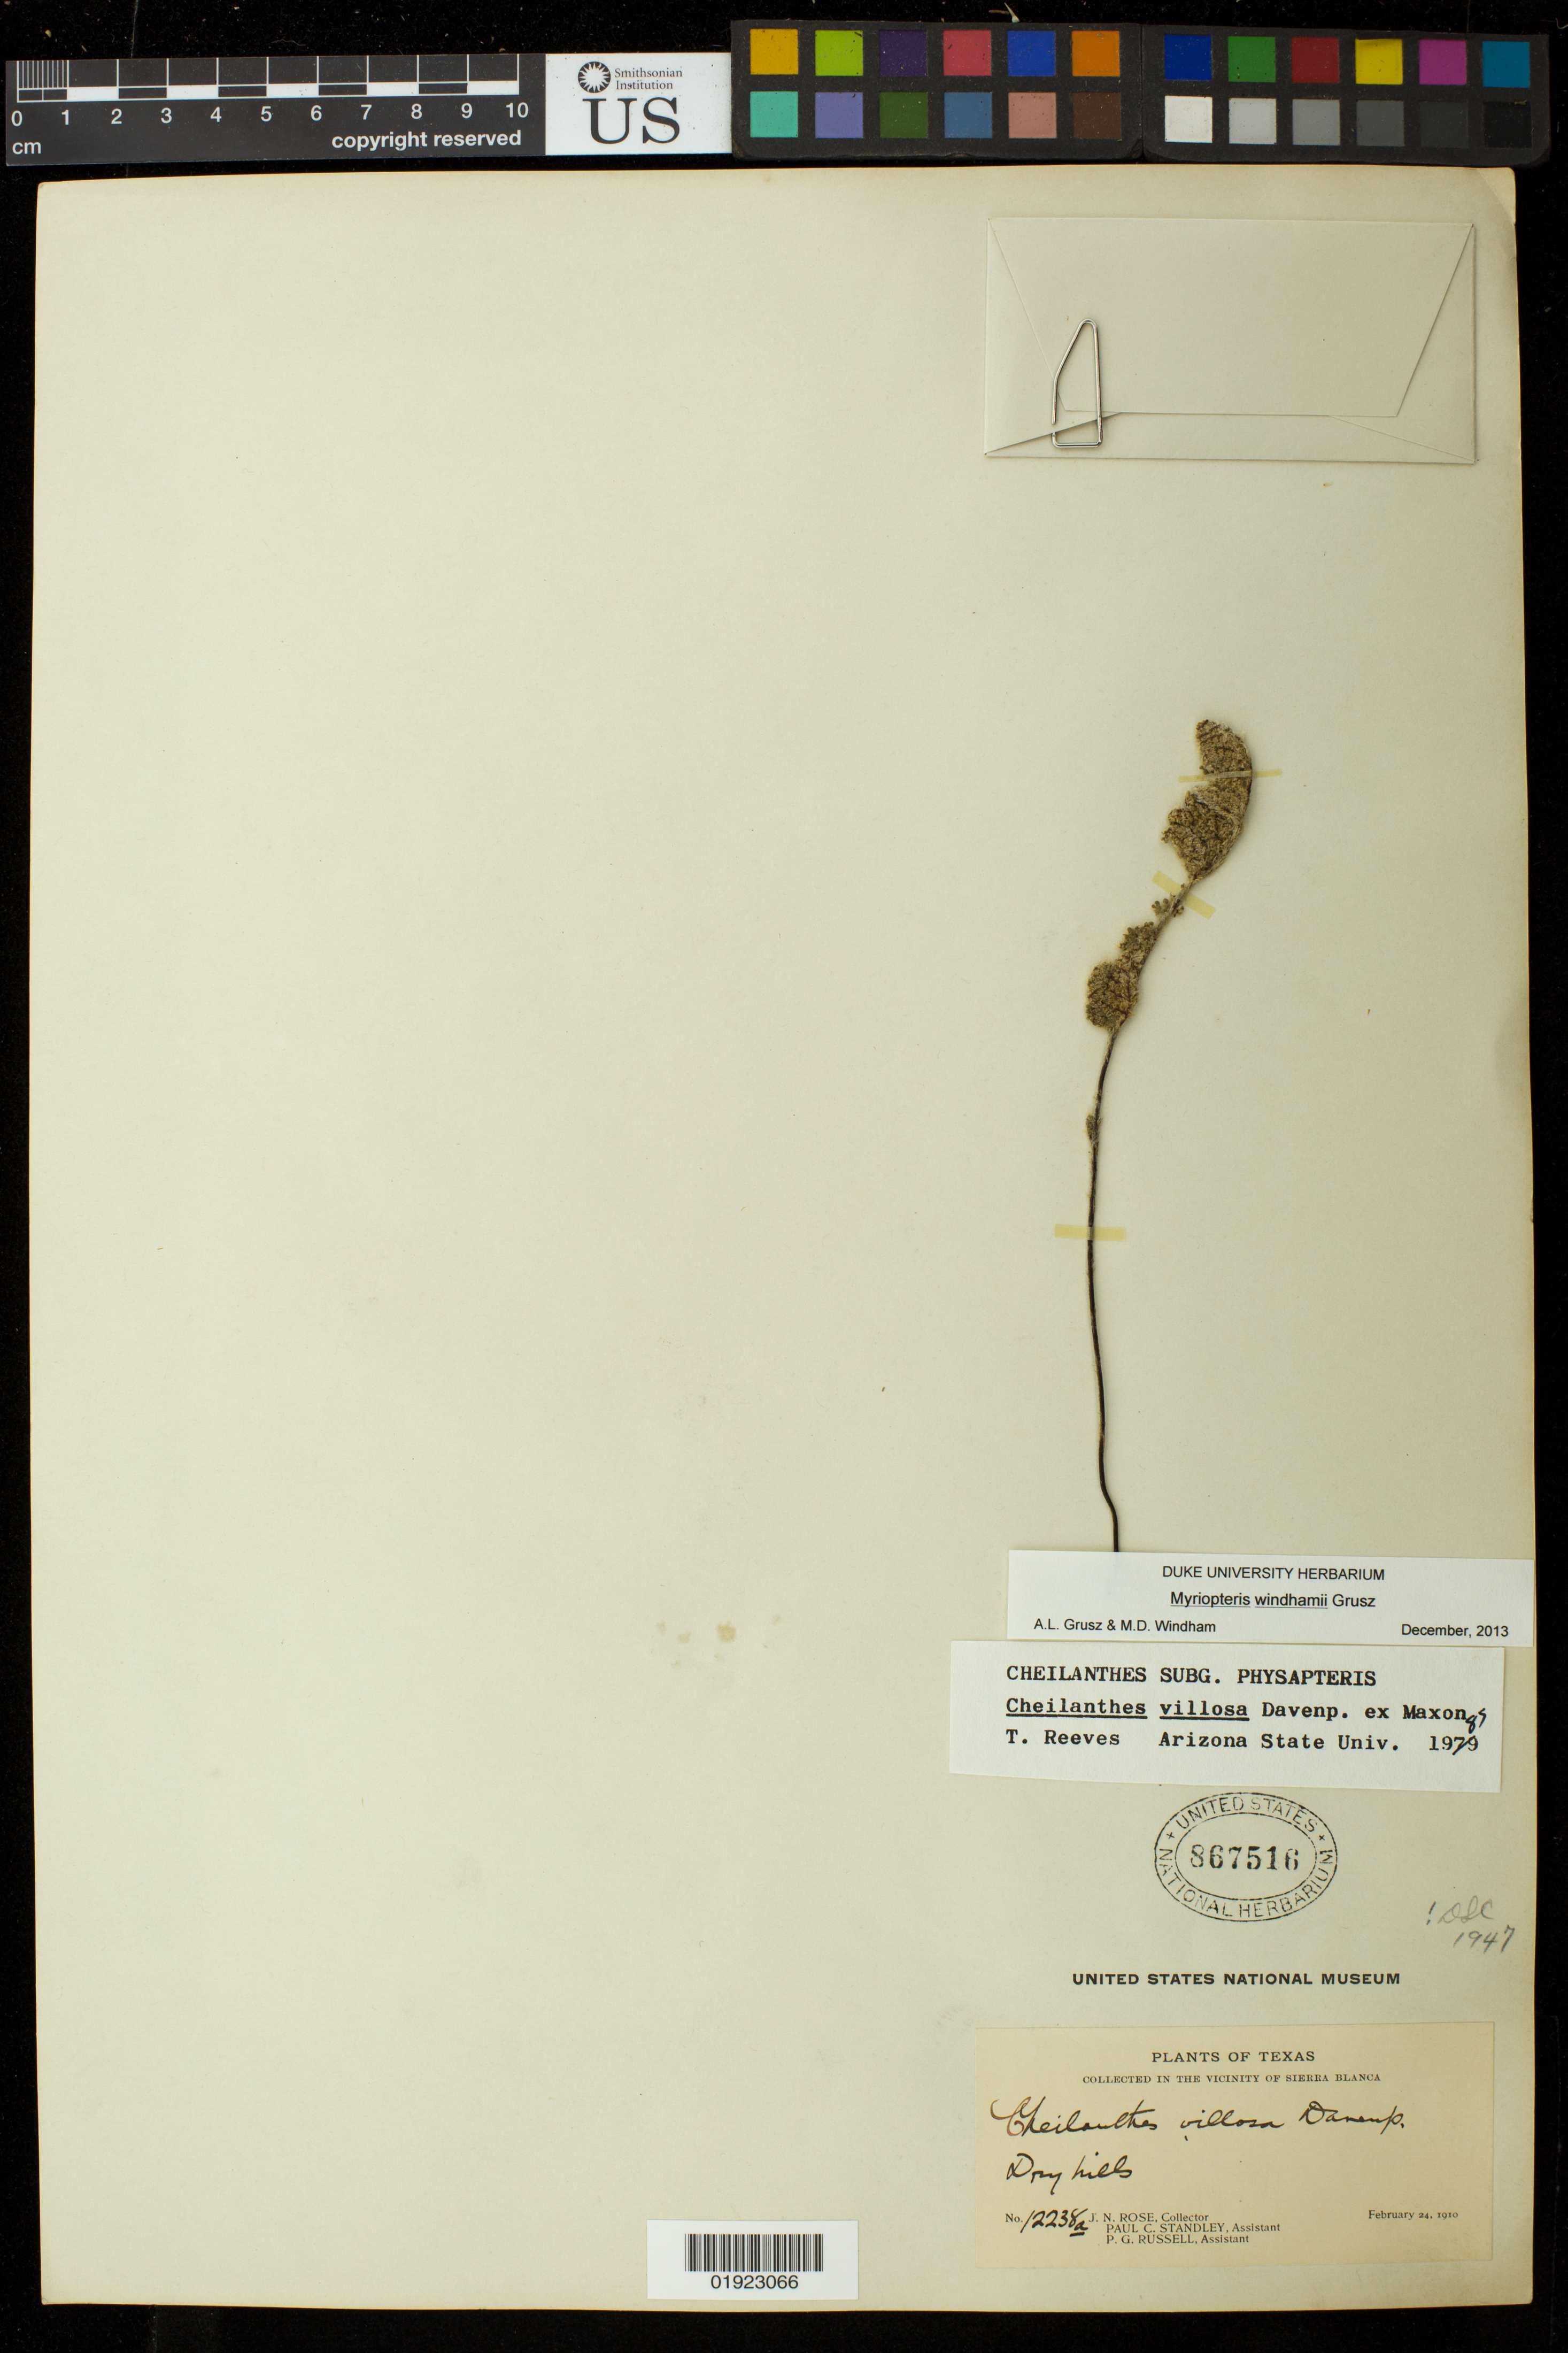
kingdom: Plantae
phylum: Tracheophyta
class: Polypodiopsida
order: Polypodiales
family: Pteridaceae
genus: Myriopteris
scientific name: Myriopteris windhamii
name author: Grusz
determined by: Grusz, A. L.; Windham, M. D.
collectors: J. N. Rose, P. C. Standley & P. G. Russell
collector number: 12238a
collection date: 1910-02-24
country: United States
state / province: Texas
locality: Vicinity of Sierra Blanca.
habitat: Dry hills.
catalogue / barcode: US 867516